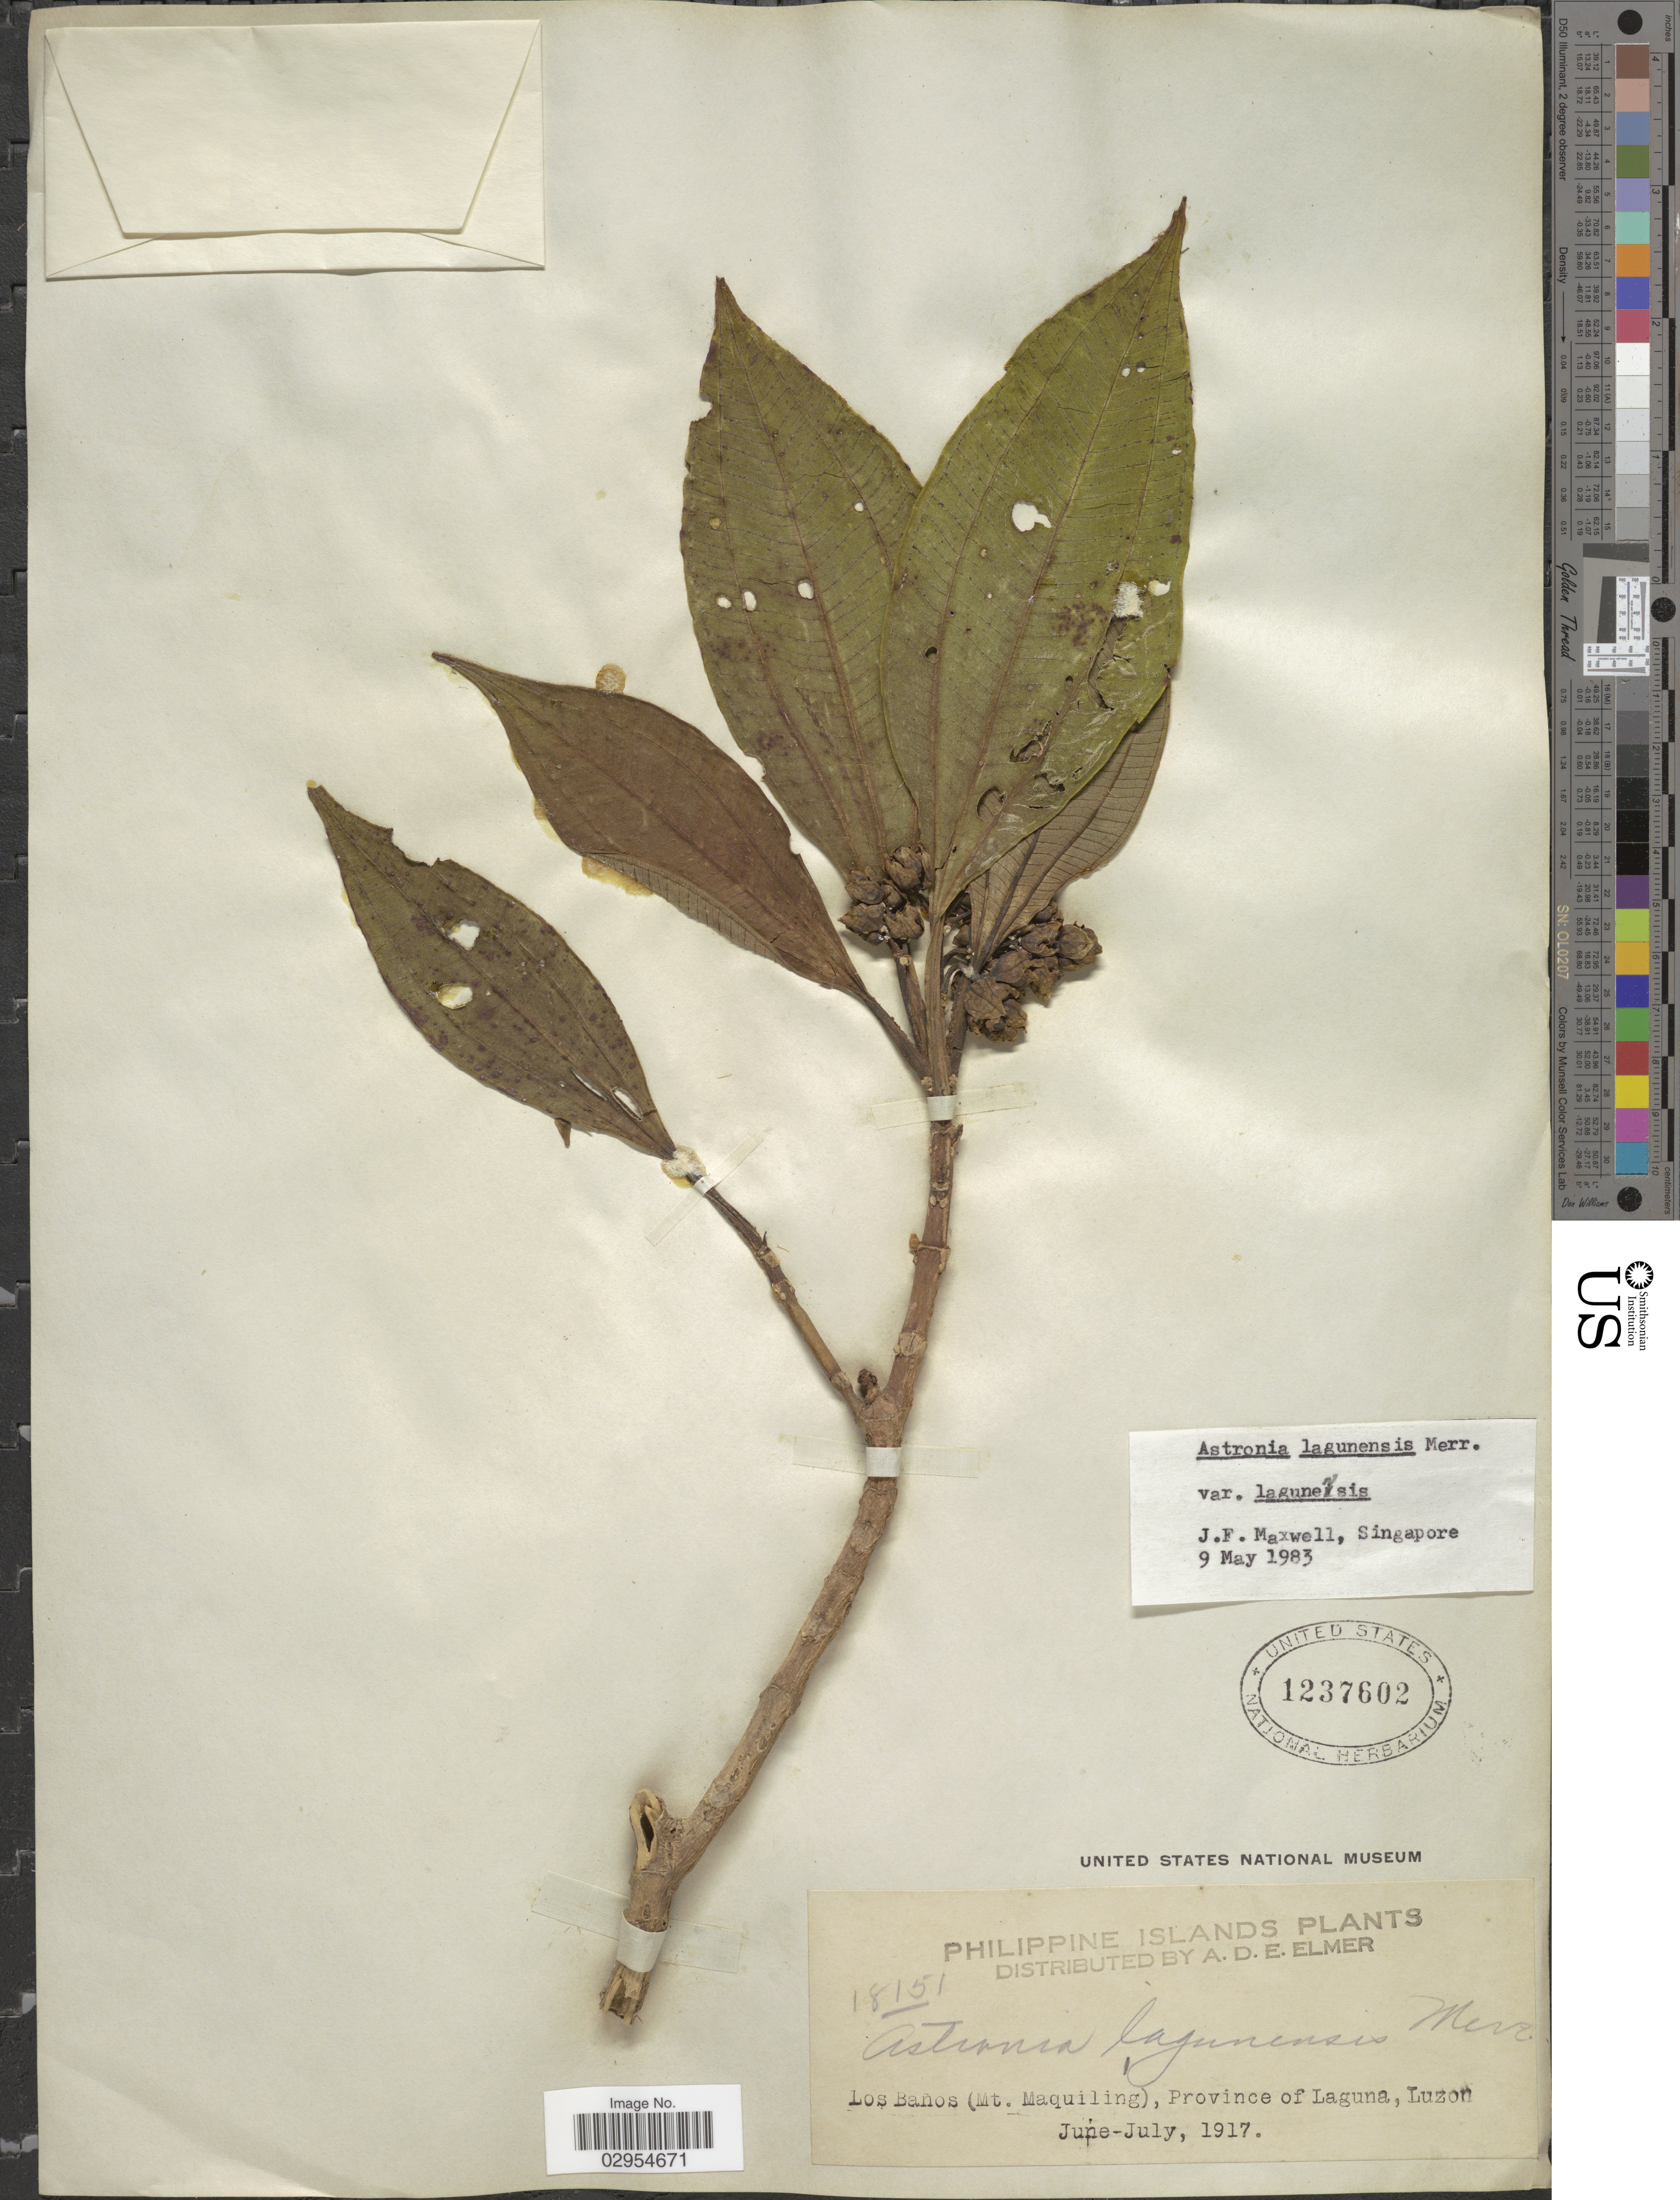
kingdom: Plantae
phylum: Tracheophyta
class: Magnoliopsida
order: Myrtales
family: Melastomataceae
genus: Astronia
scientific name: Astronia lagunensis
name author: Merr.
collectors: A. D. E. Elmer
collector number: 18151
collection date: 1917-06/1917-07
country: Philippines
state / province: Calabarzon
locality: Los Baños (Mt. Maquiling), Province of Laguna. Luzon.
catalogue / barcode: US 1237602